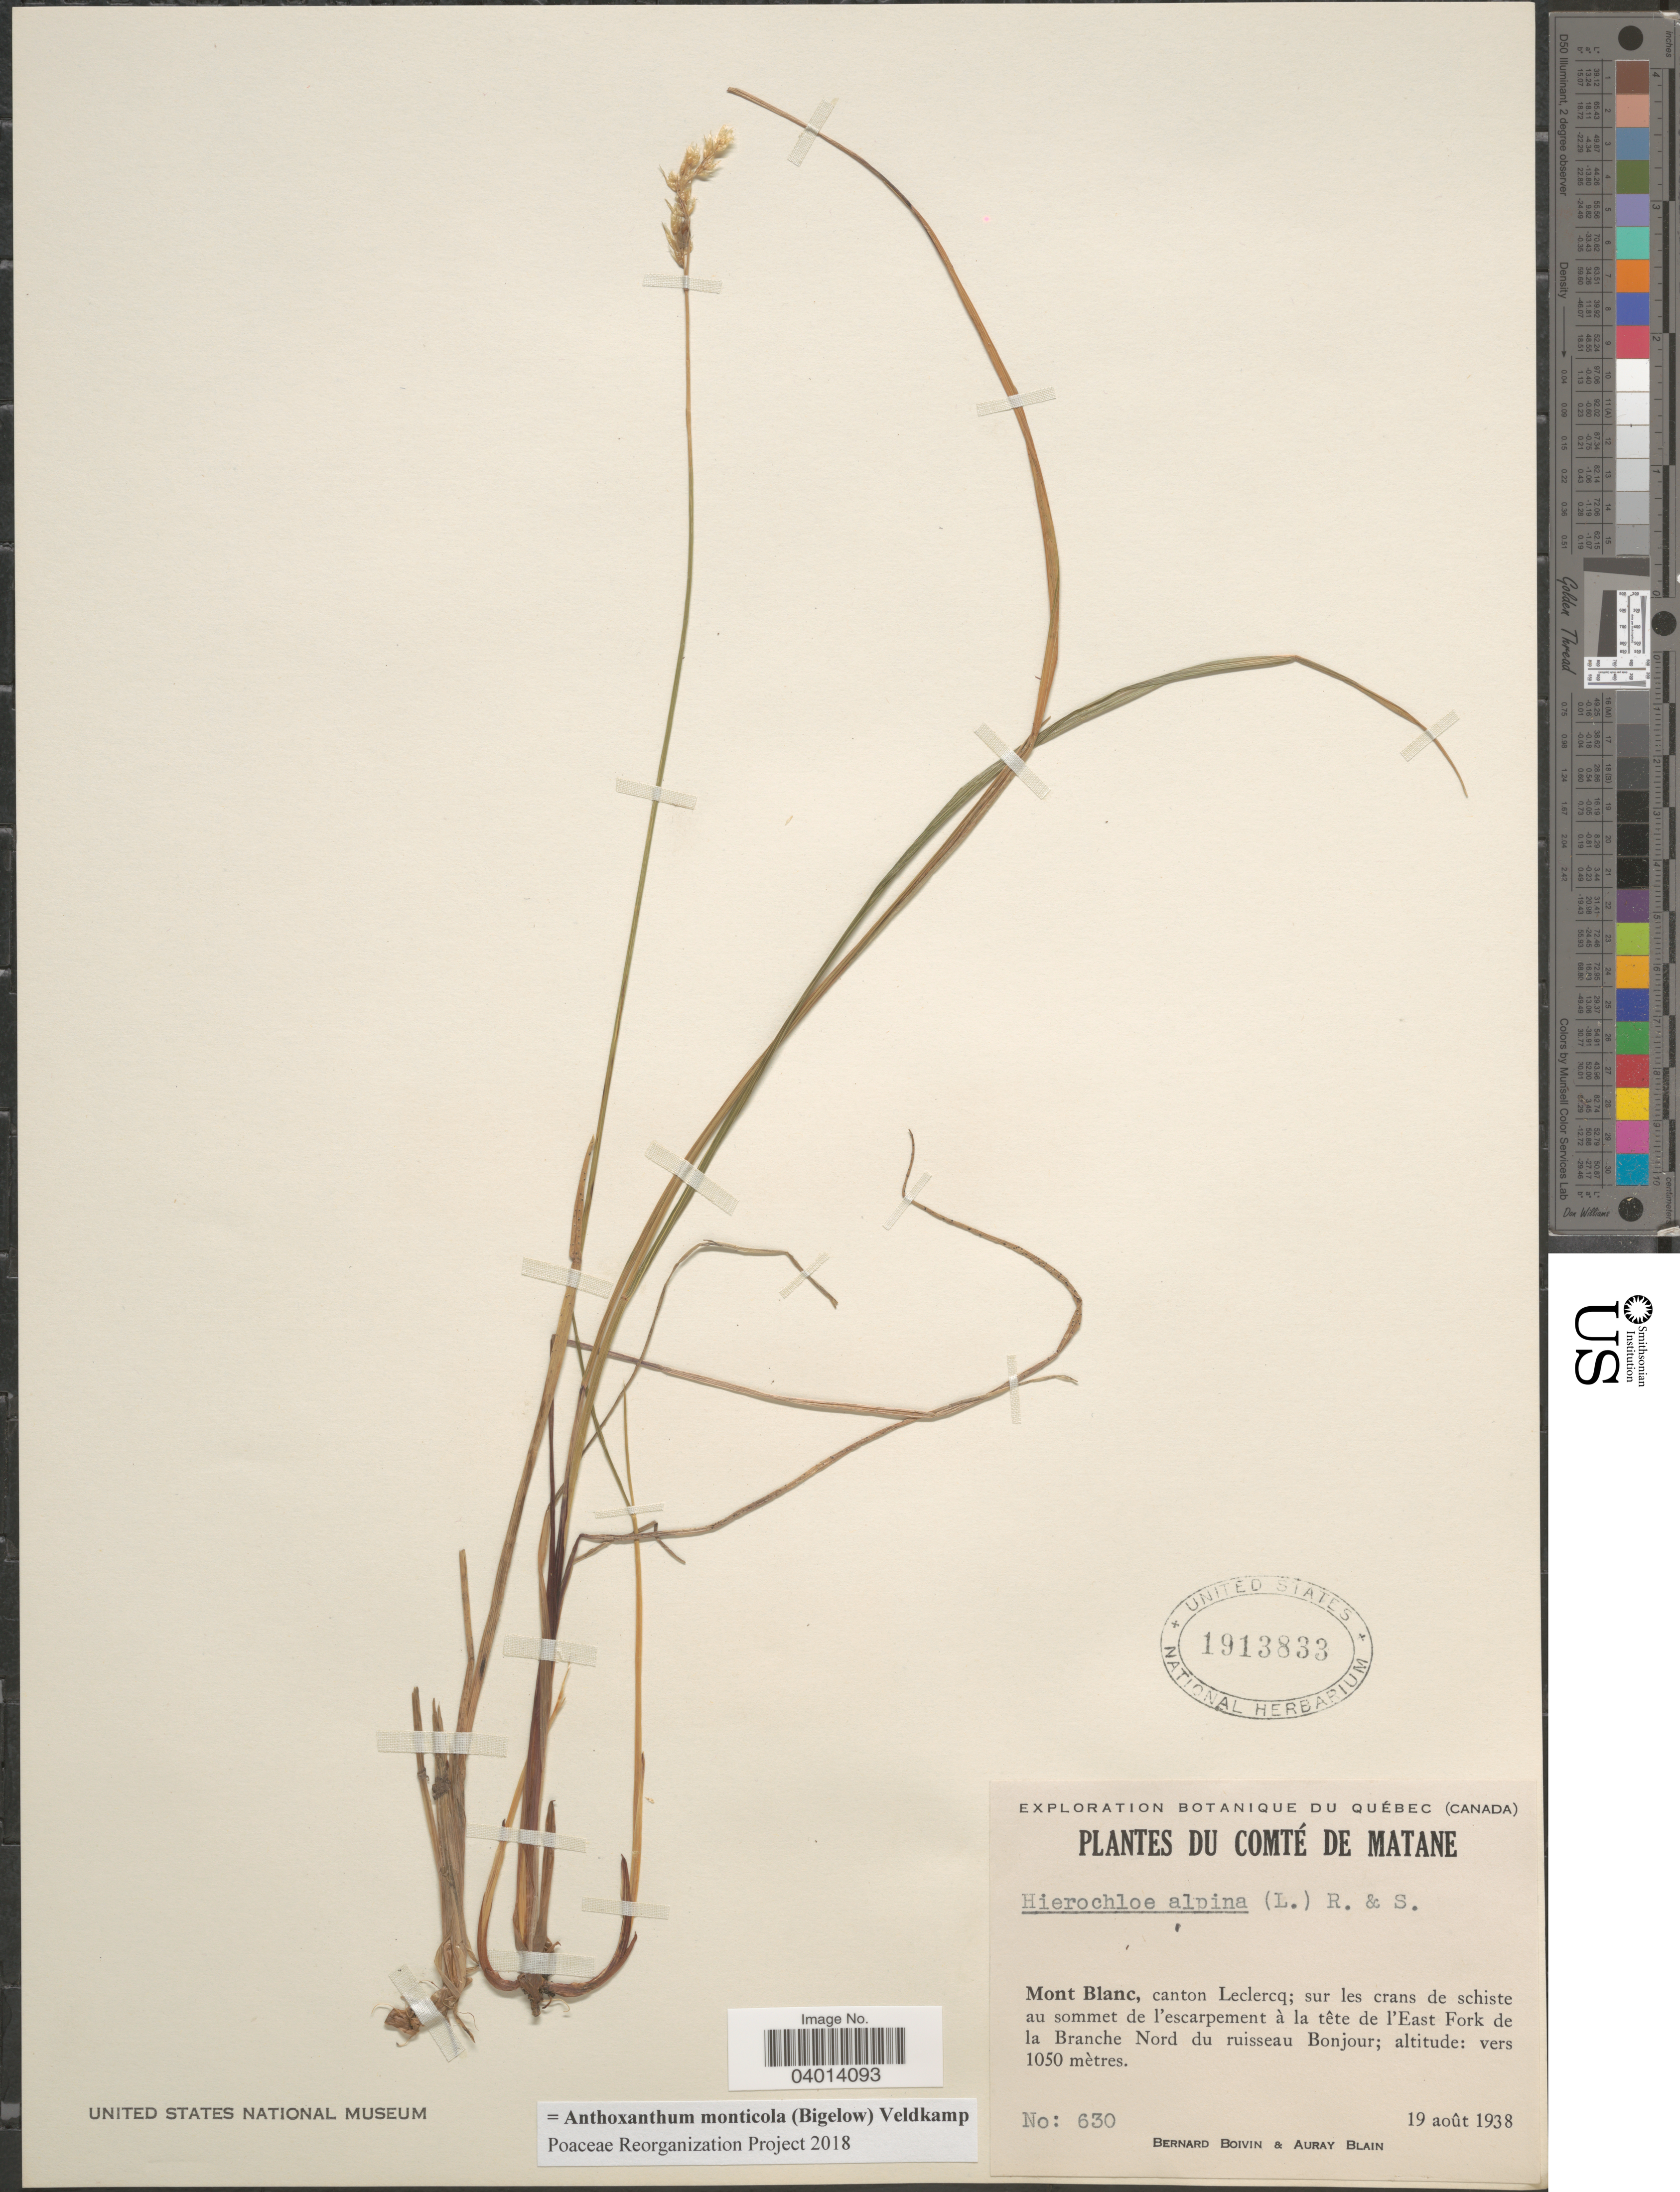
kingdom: Plantae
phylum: Tracheophyta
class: Liliopsida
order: Poales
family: Poaceae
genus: Anthoxanthum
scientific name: Anthoxanthum monticola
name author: (Bigelow) Veldkamp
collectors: J. R. B. Boivin & A. Blain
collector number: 630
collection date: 1938-08-19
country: Canada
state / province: Quebec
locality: Comté de Matane. Mont Blanc, canton Leclercq; sur les crans de schiste au sommet de l'escarpement à la tête de l'East Fork de la Branche Nord du ruisseau Bonjour.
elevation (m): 1050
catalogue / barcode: US 1913833